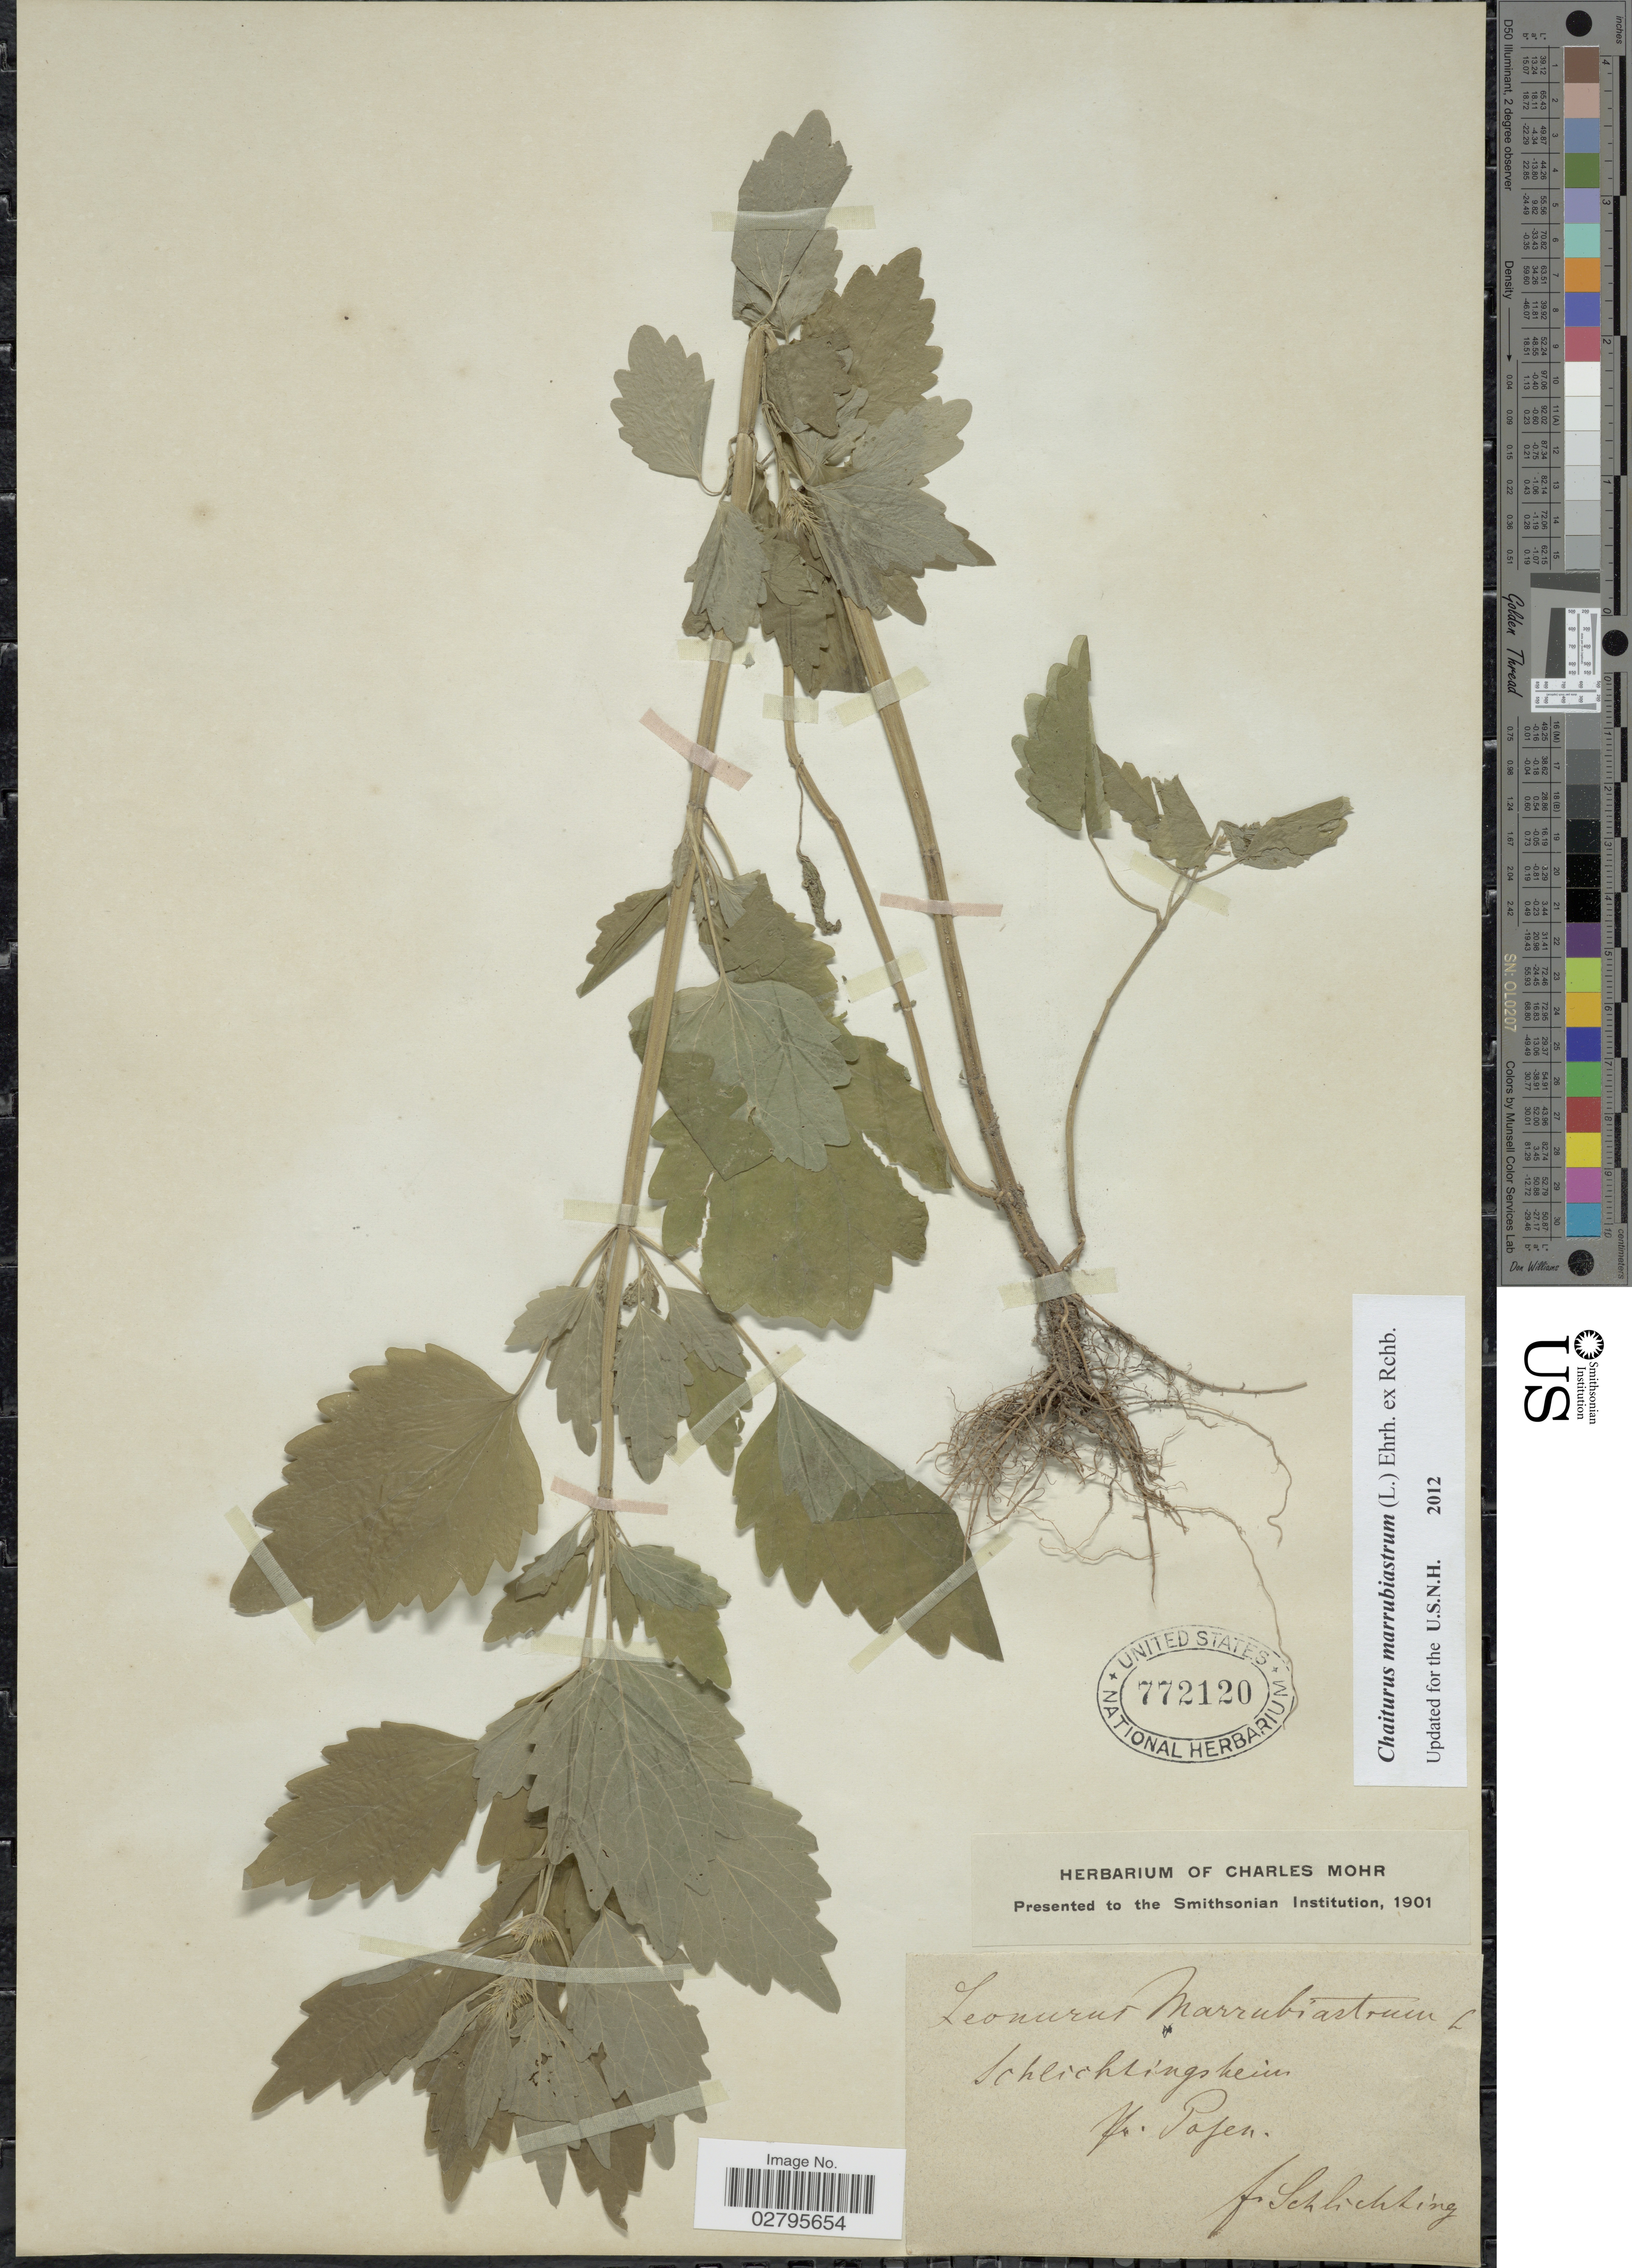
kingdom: Plantae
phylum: Tracheophyta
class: Magnoliopsida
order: Lamiales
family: Lamiaceae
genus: Chaiturus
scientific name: Chaiturus marrubiastrum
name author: (L.) Rchb.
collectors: F. Schlichting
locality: Schlichtingsheuin [interpreted]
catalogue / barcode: US 772120